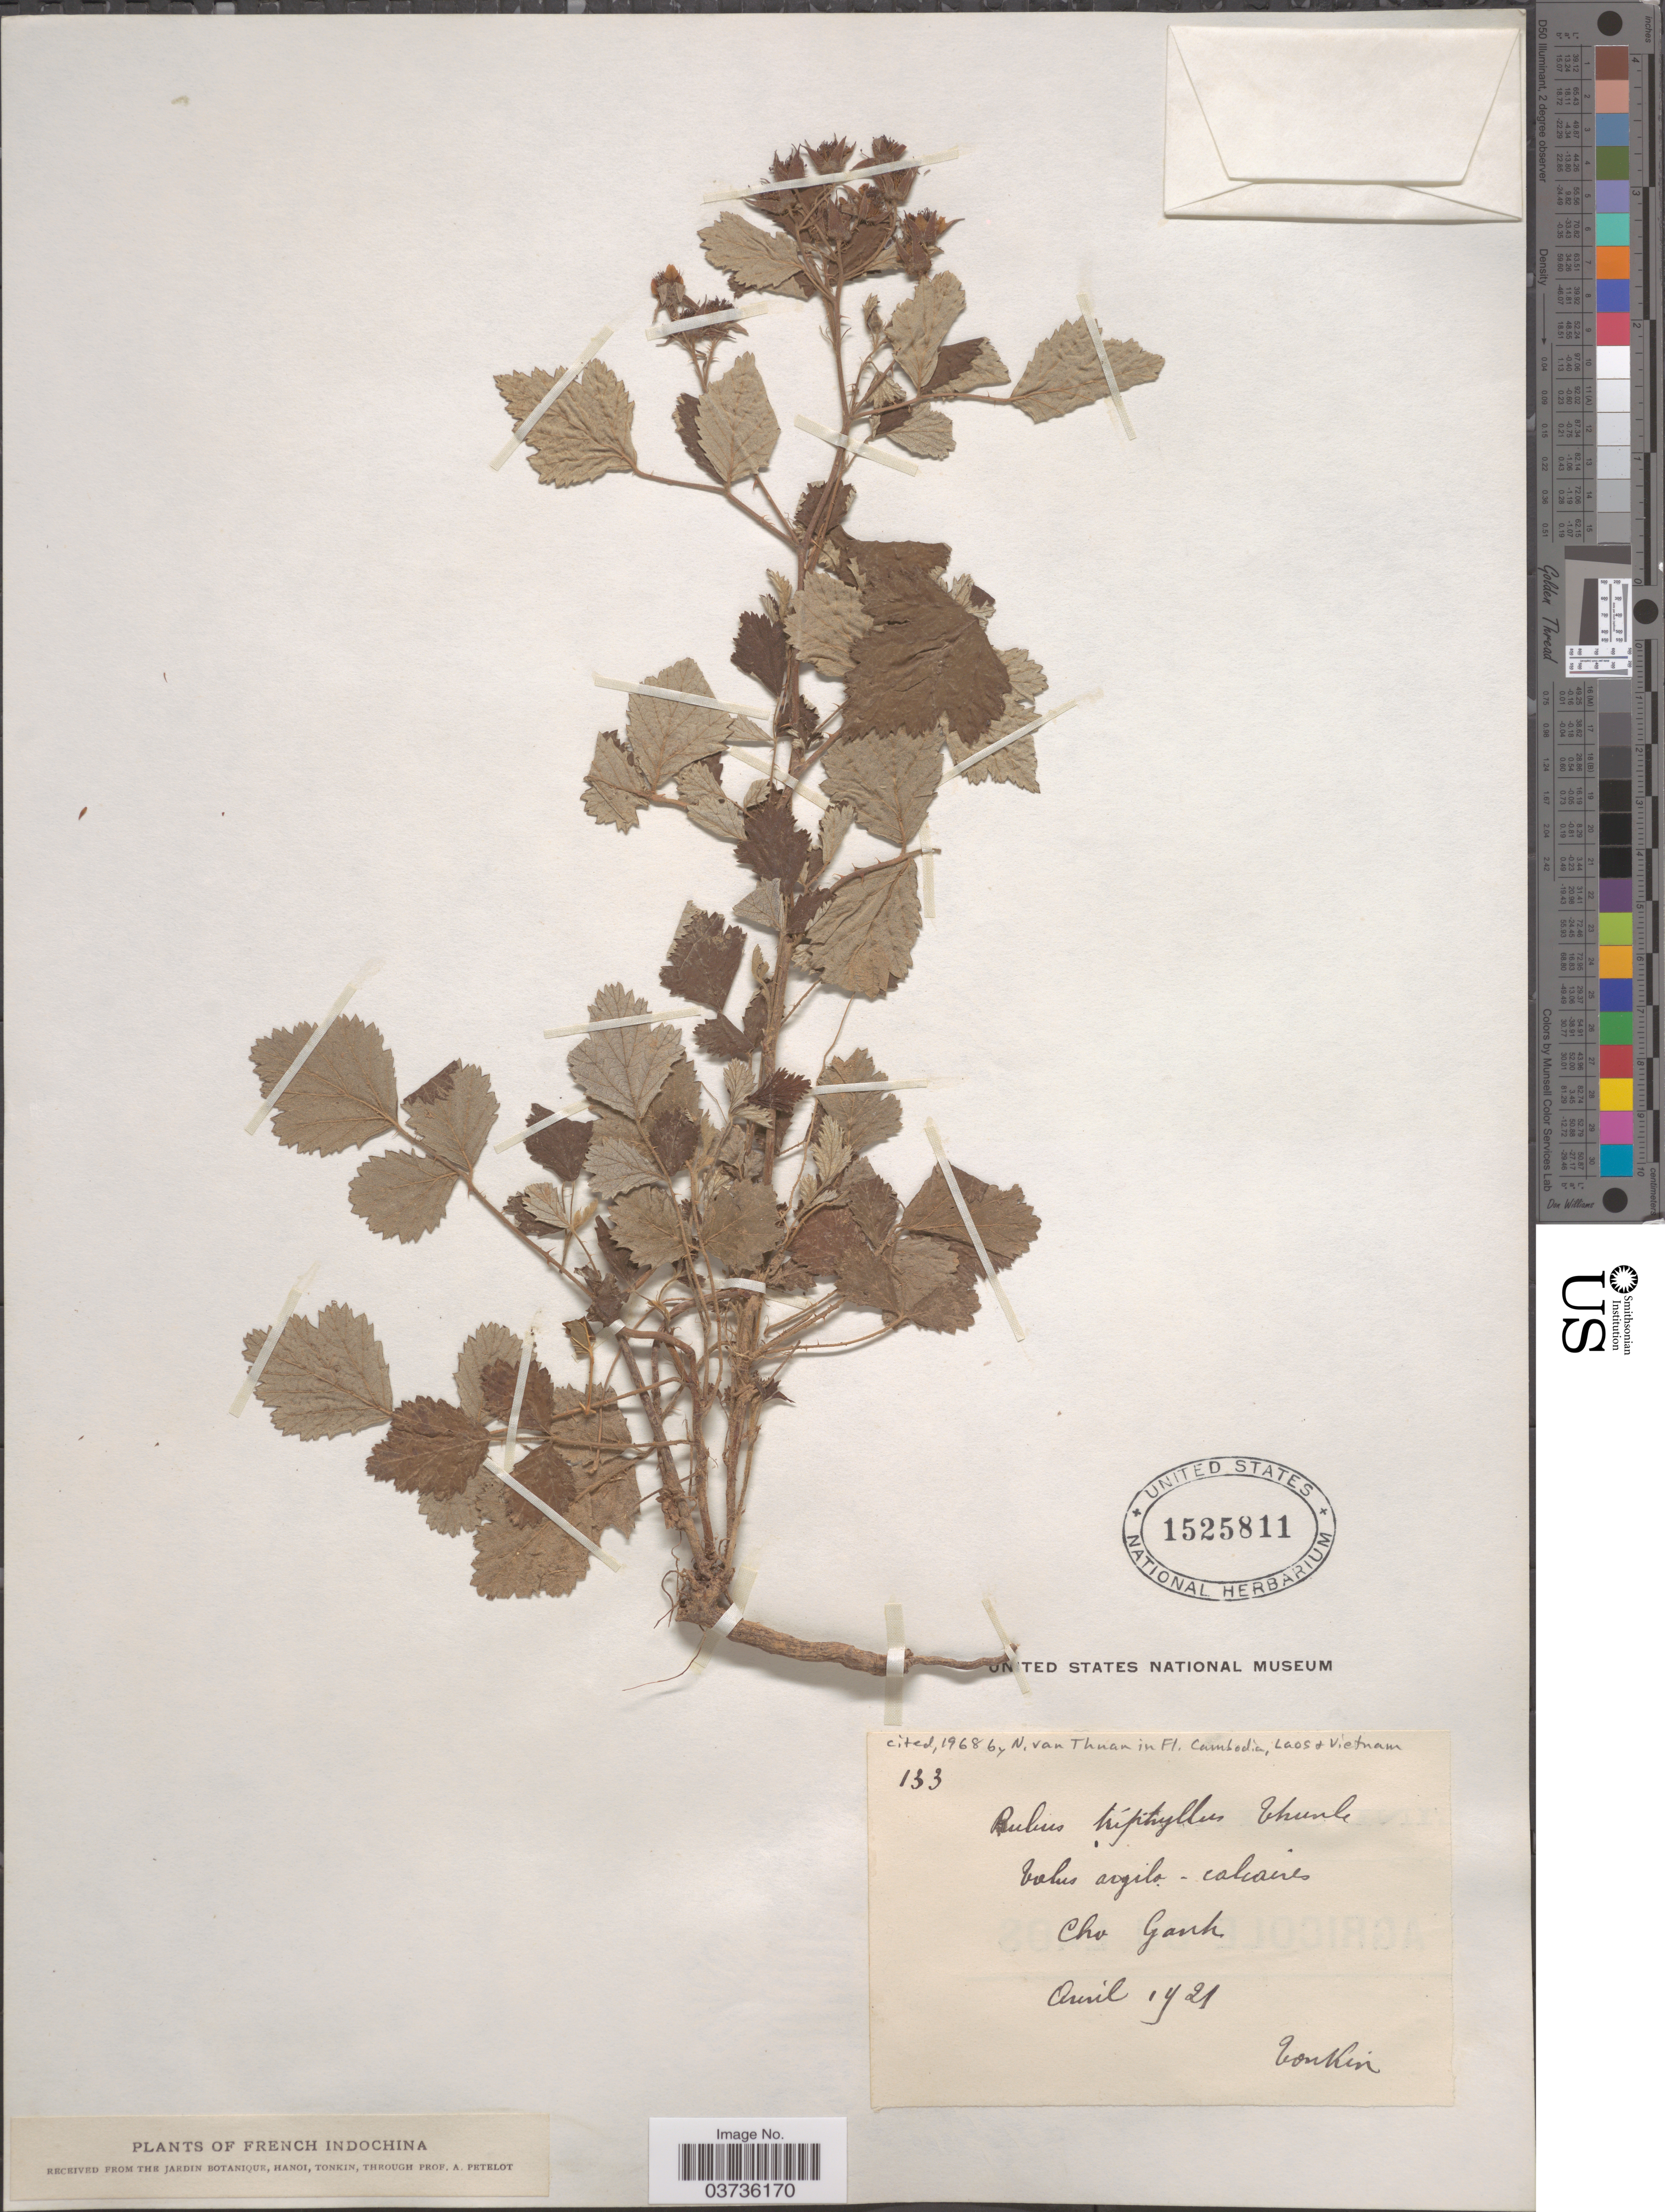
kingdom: Plantae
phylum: Tracheophyta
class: Magnoliopsida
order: Rosales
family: Rosaceae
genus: Rubus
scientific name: Rubus parvifolius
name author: L.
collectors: P. A. Pételot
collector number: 133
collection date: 1921-04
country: Vietnam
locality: French Indochina. Cho Ganh.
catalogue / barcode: US 1525811